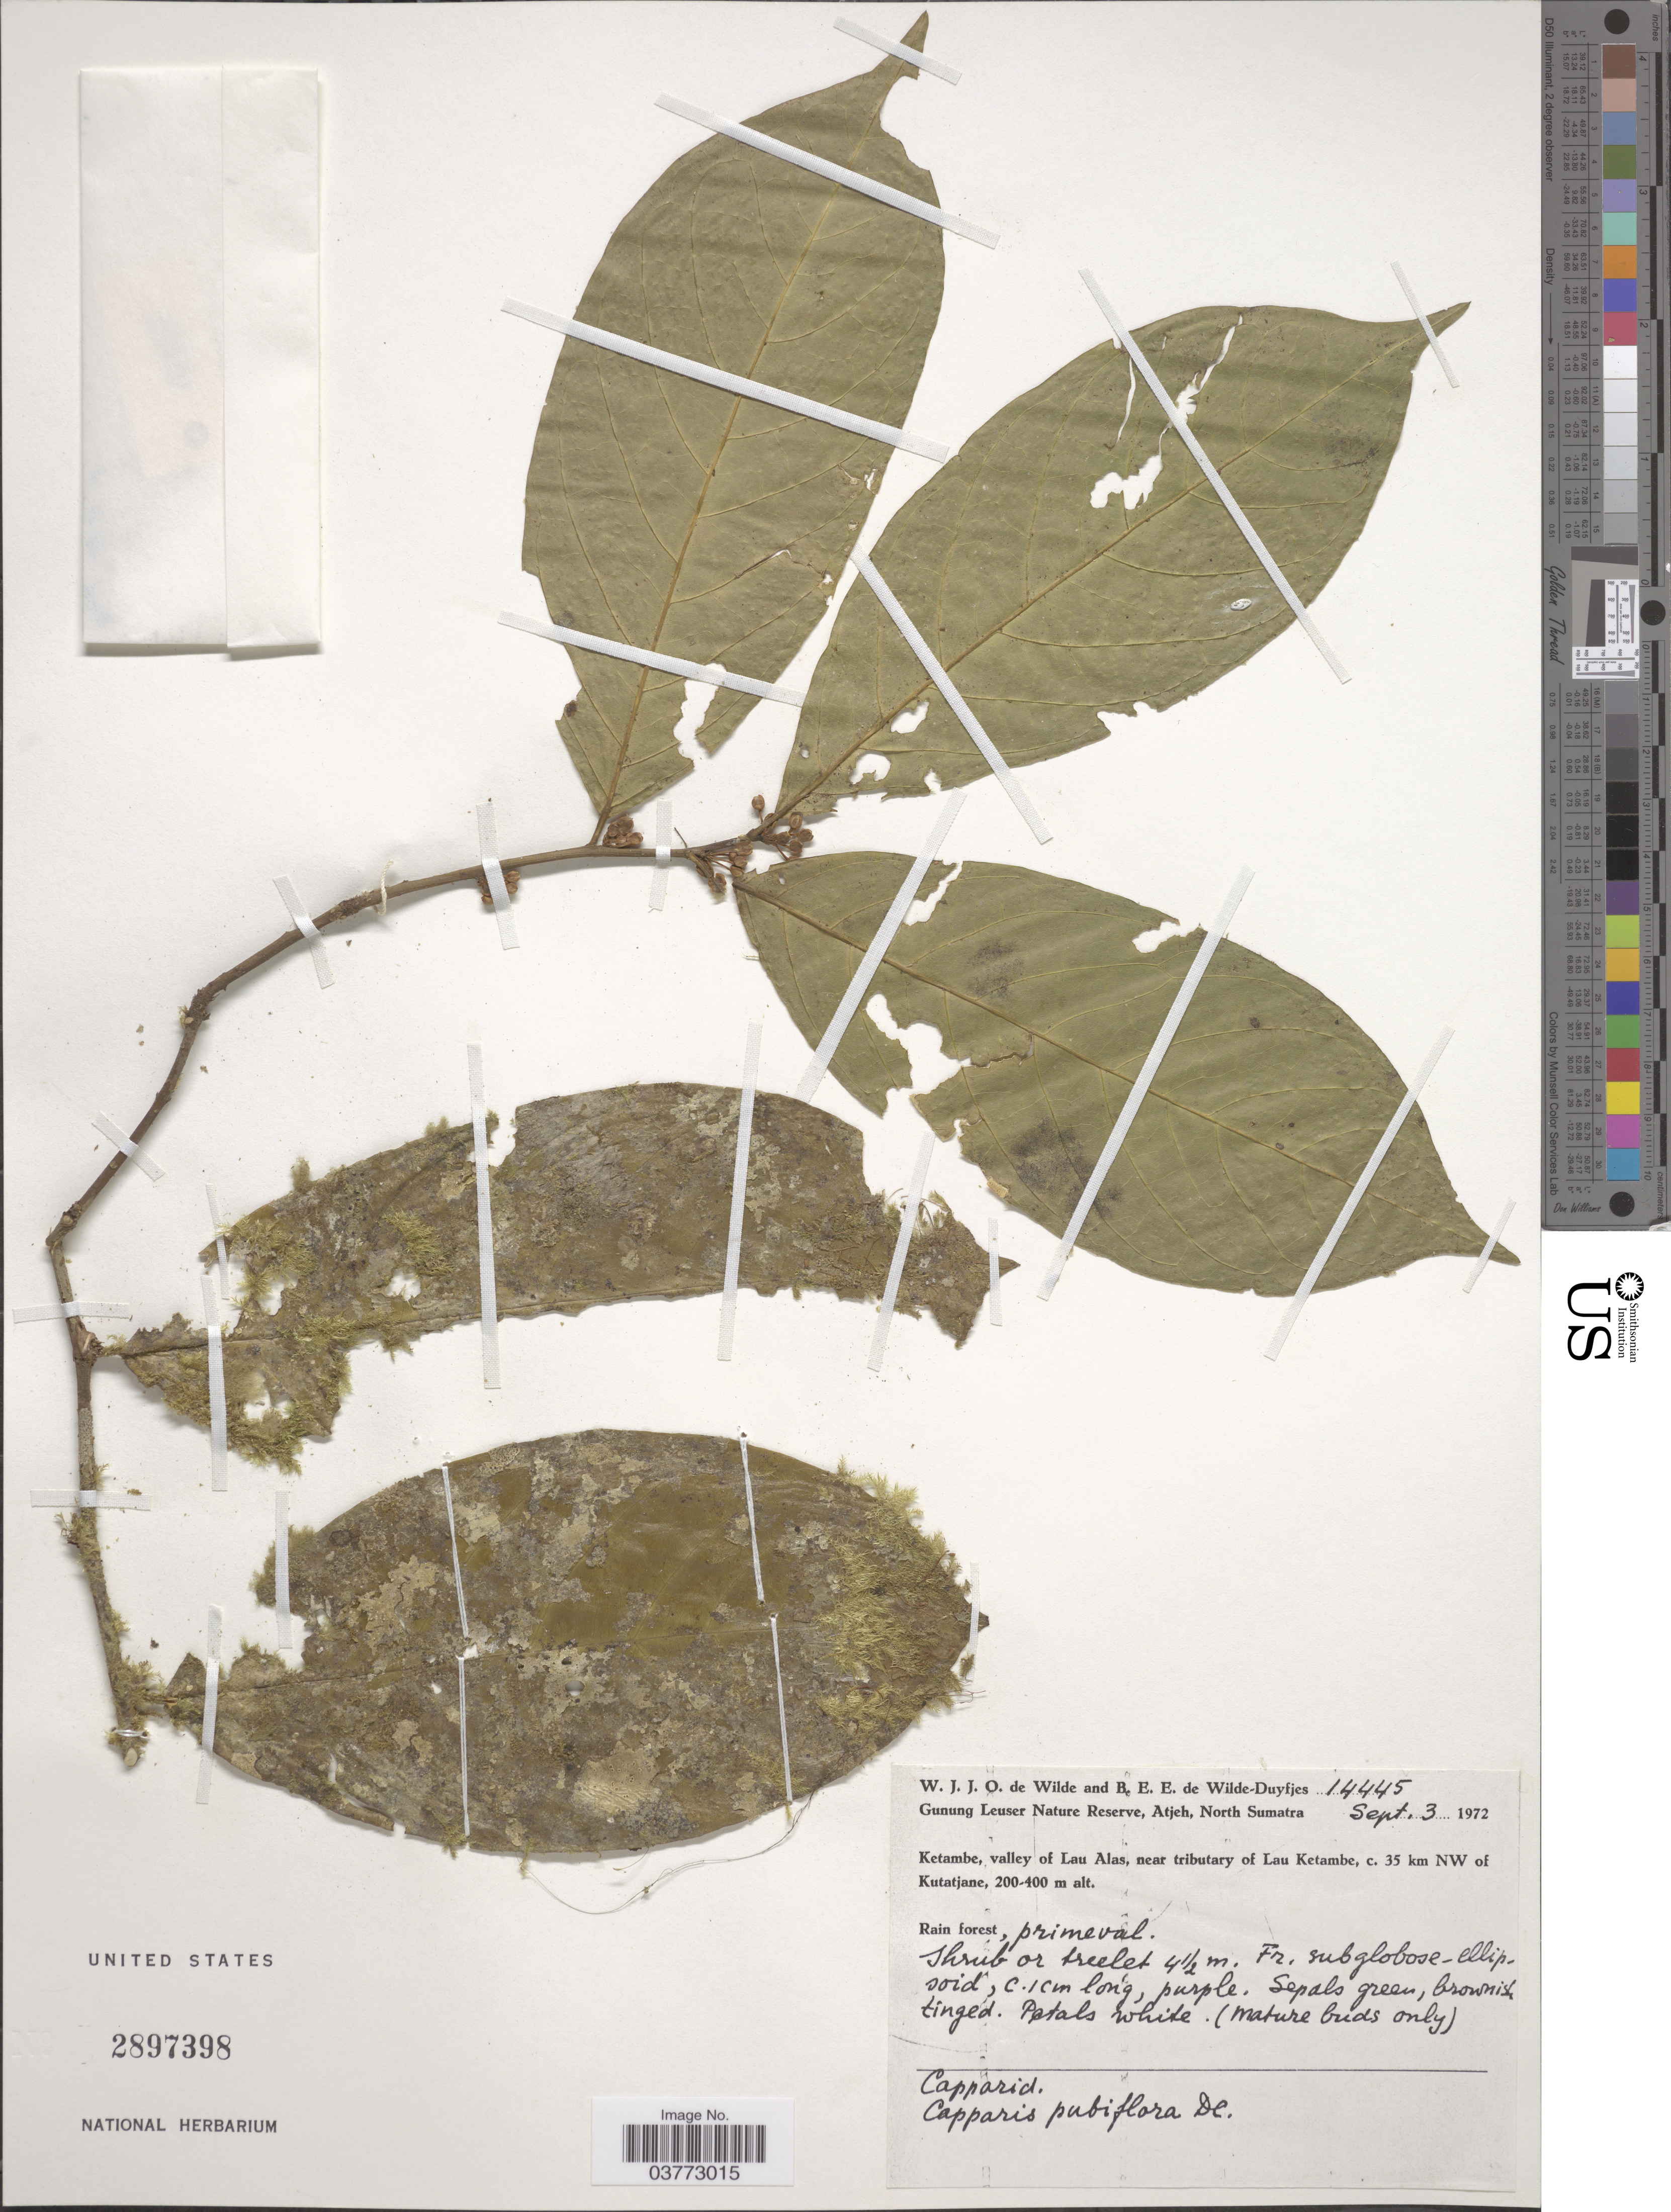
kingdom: Plantae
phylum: Tracheophyta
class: Magnoliopsida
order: Brassicales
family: Capparaceae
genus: Capparis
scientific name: Capparis pubiflora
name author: DC.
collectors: W. J. de Wilde & B. E. de Wilde-Duyfjes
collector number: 14445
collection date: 1972-09-03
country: Indonesia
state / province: Sumatra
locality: Gunung Leuser Nature Reserve, Atjeh, North Sumatra. Ketambe, valley of Lau Alas, near tributary of Lau Ketambe, c. 35 km NW of Kutatjane.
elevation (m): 200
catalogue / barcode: US 2897398